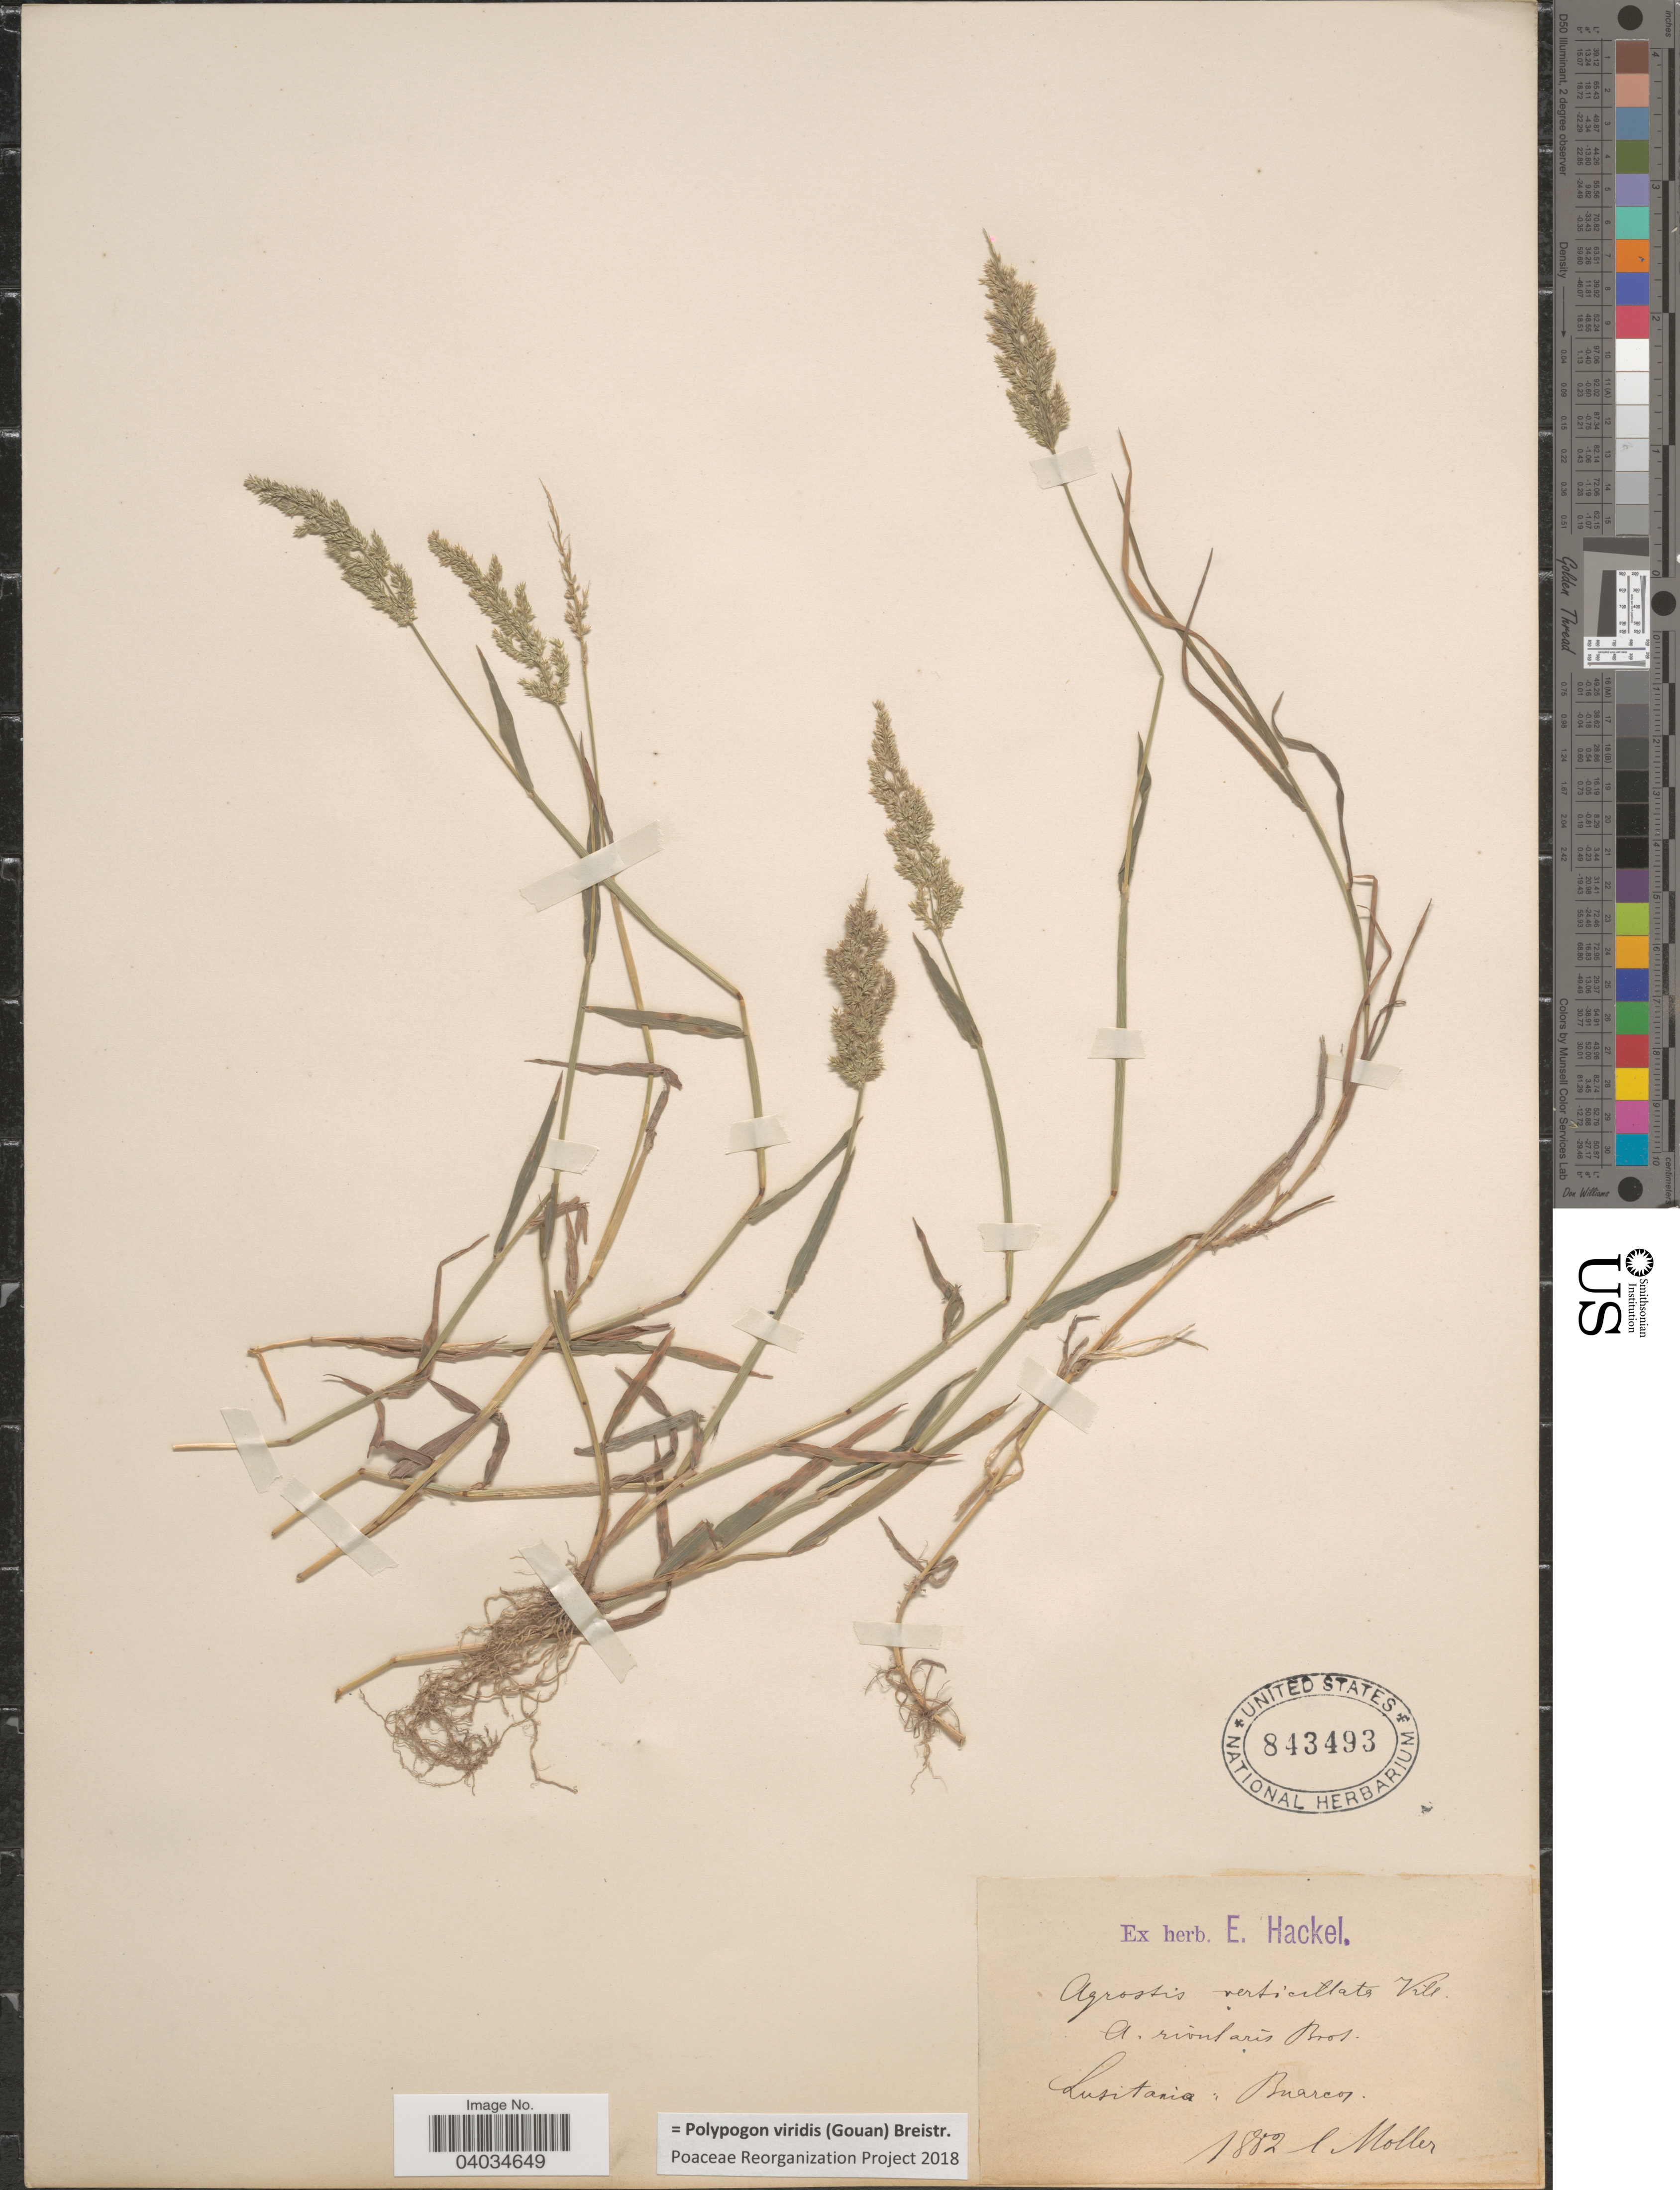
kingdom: Plantae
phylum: Tracheophyta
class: Liliopsida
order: Poales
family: Poaceae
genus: Polypogon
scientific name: Polypogon viridis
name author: (Gouan) Breistroffer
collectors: -. Moller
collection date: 1882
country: Portugal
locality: Lusitania: Buarcos.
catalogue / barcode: US 843493